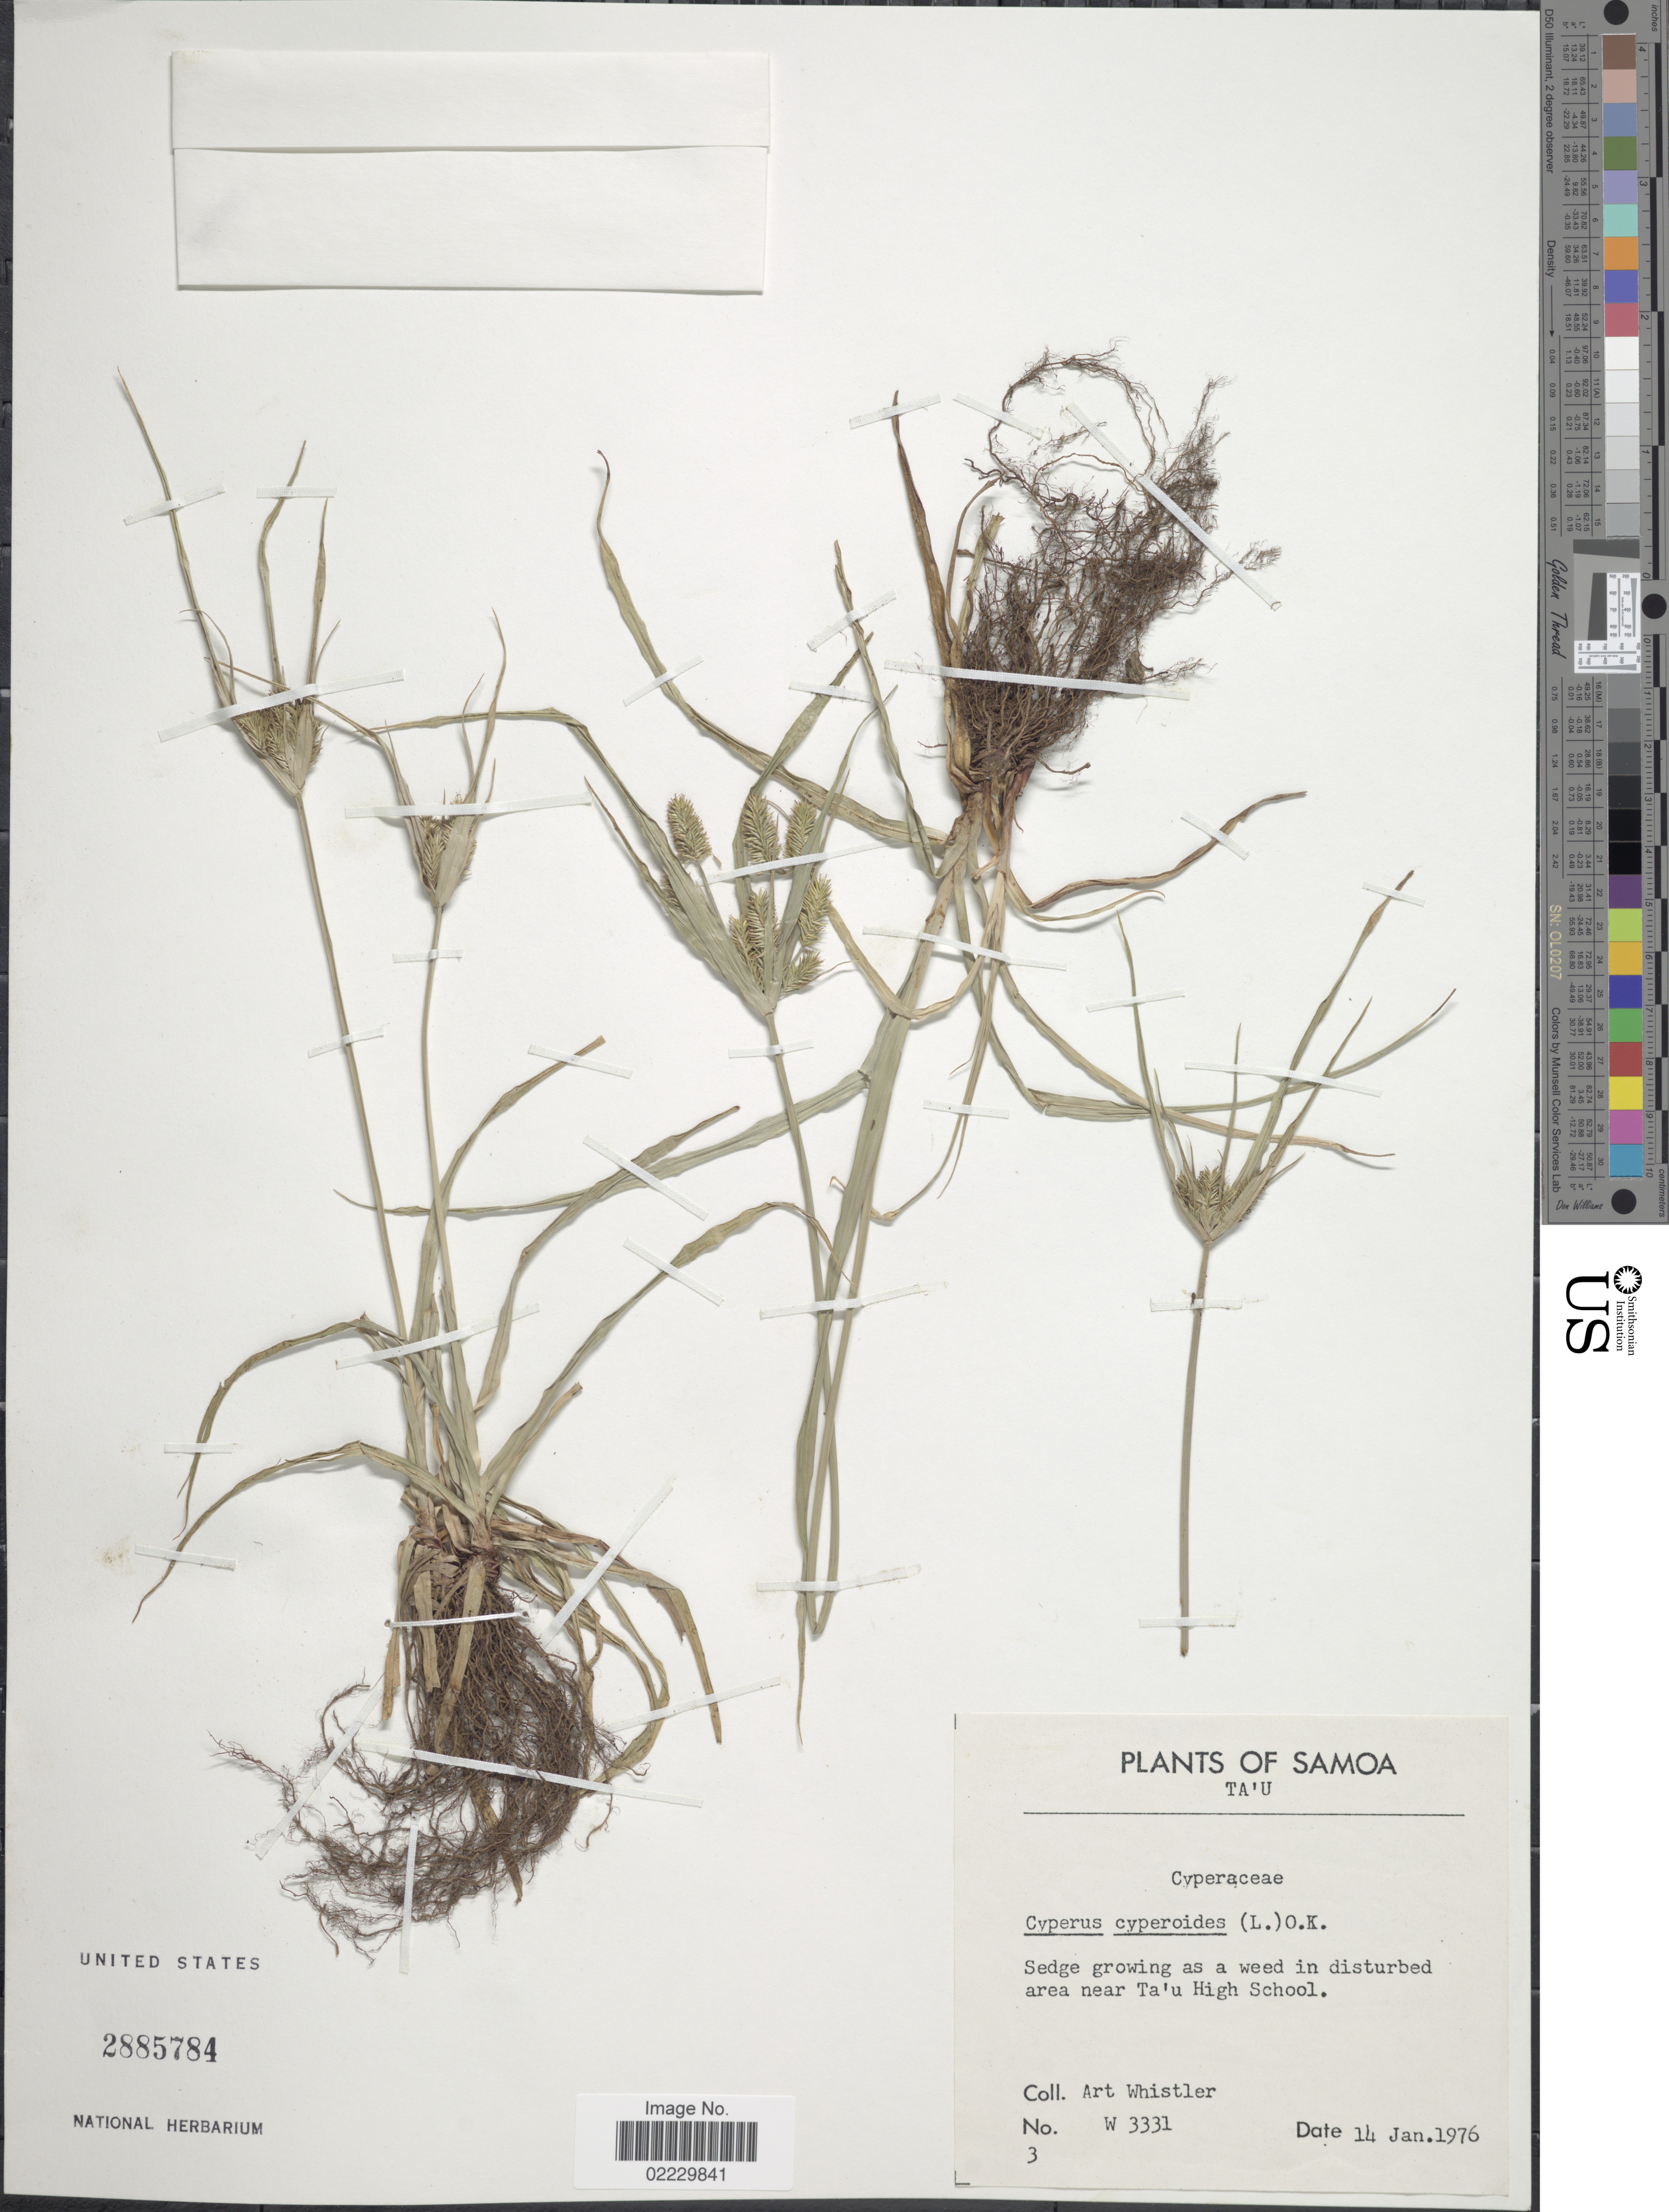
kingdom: Plantae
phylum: Tracheophyta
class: Liliopsida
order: Poales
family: Cyperaceae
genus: Cyperus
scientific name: Cyperus cyperoides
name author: (L.) Kuntze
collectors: A. Whistler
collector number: W 3331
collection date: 1976-01-14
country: American Samoa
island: Ta'u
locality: Ta'u, near Ta'u High School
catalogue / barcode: US 2885784